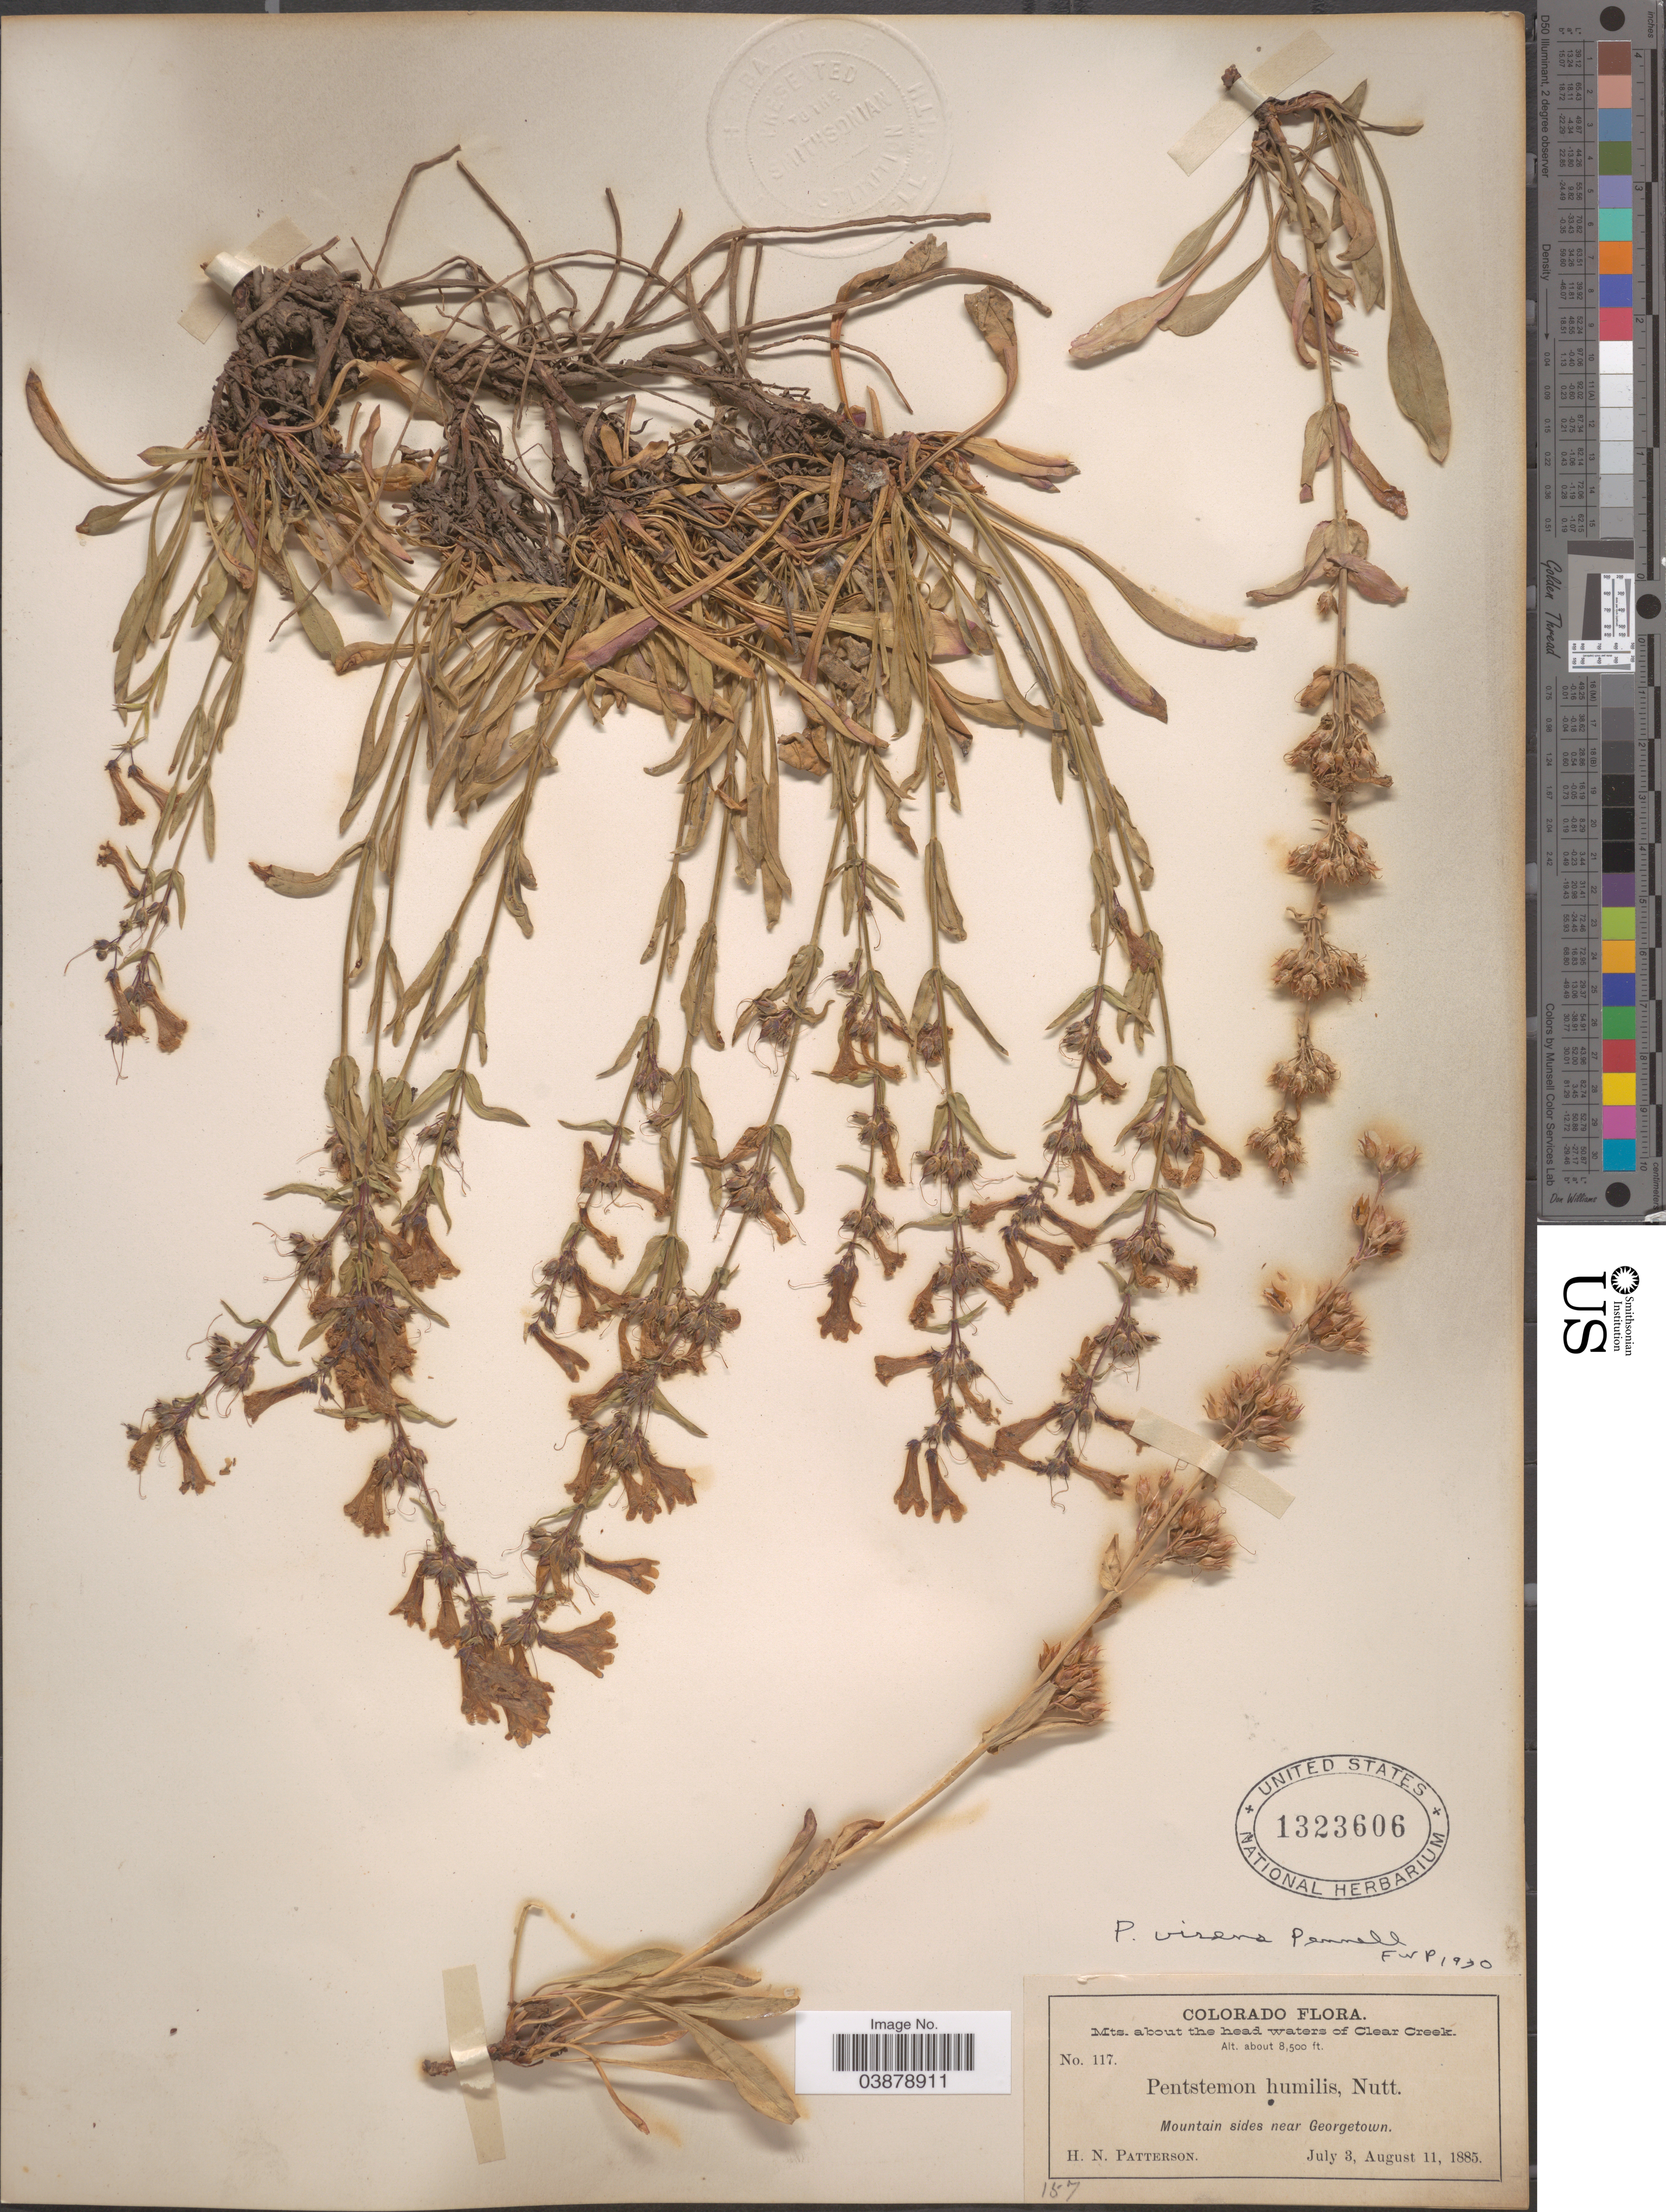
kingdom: Plantae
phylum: Tracheophyta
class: Magnoliopsida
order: Lamiales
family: Plantaginaceae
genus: Penstemon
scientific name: Penstemon virens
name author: Pennell ex Rydb.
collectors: H. N. Patterson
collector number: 117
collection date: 1885-07-03/1885-08-11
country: United States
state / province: Colorado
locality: Mts. about the head waters of Clear Creek. Mountain sides near Georgetown.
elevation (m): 2591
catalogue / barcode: US 1323606